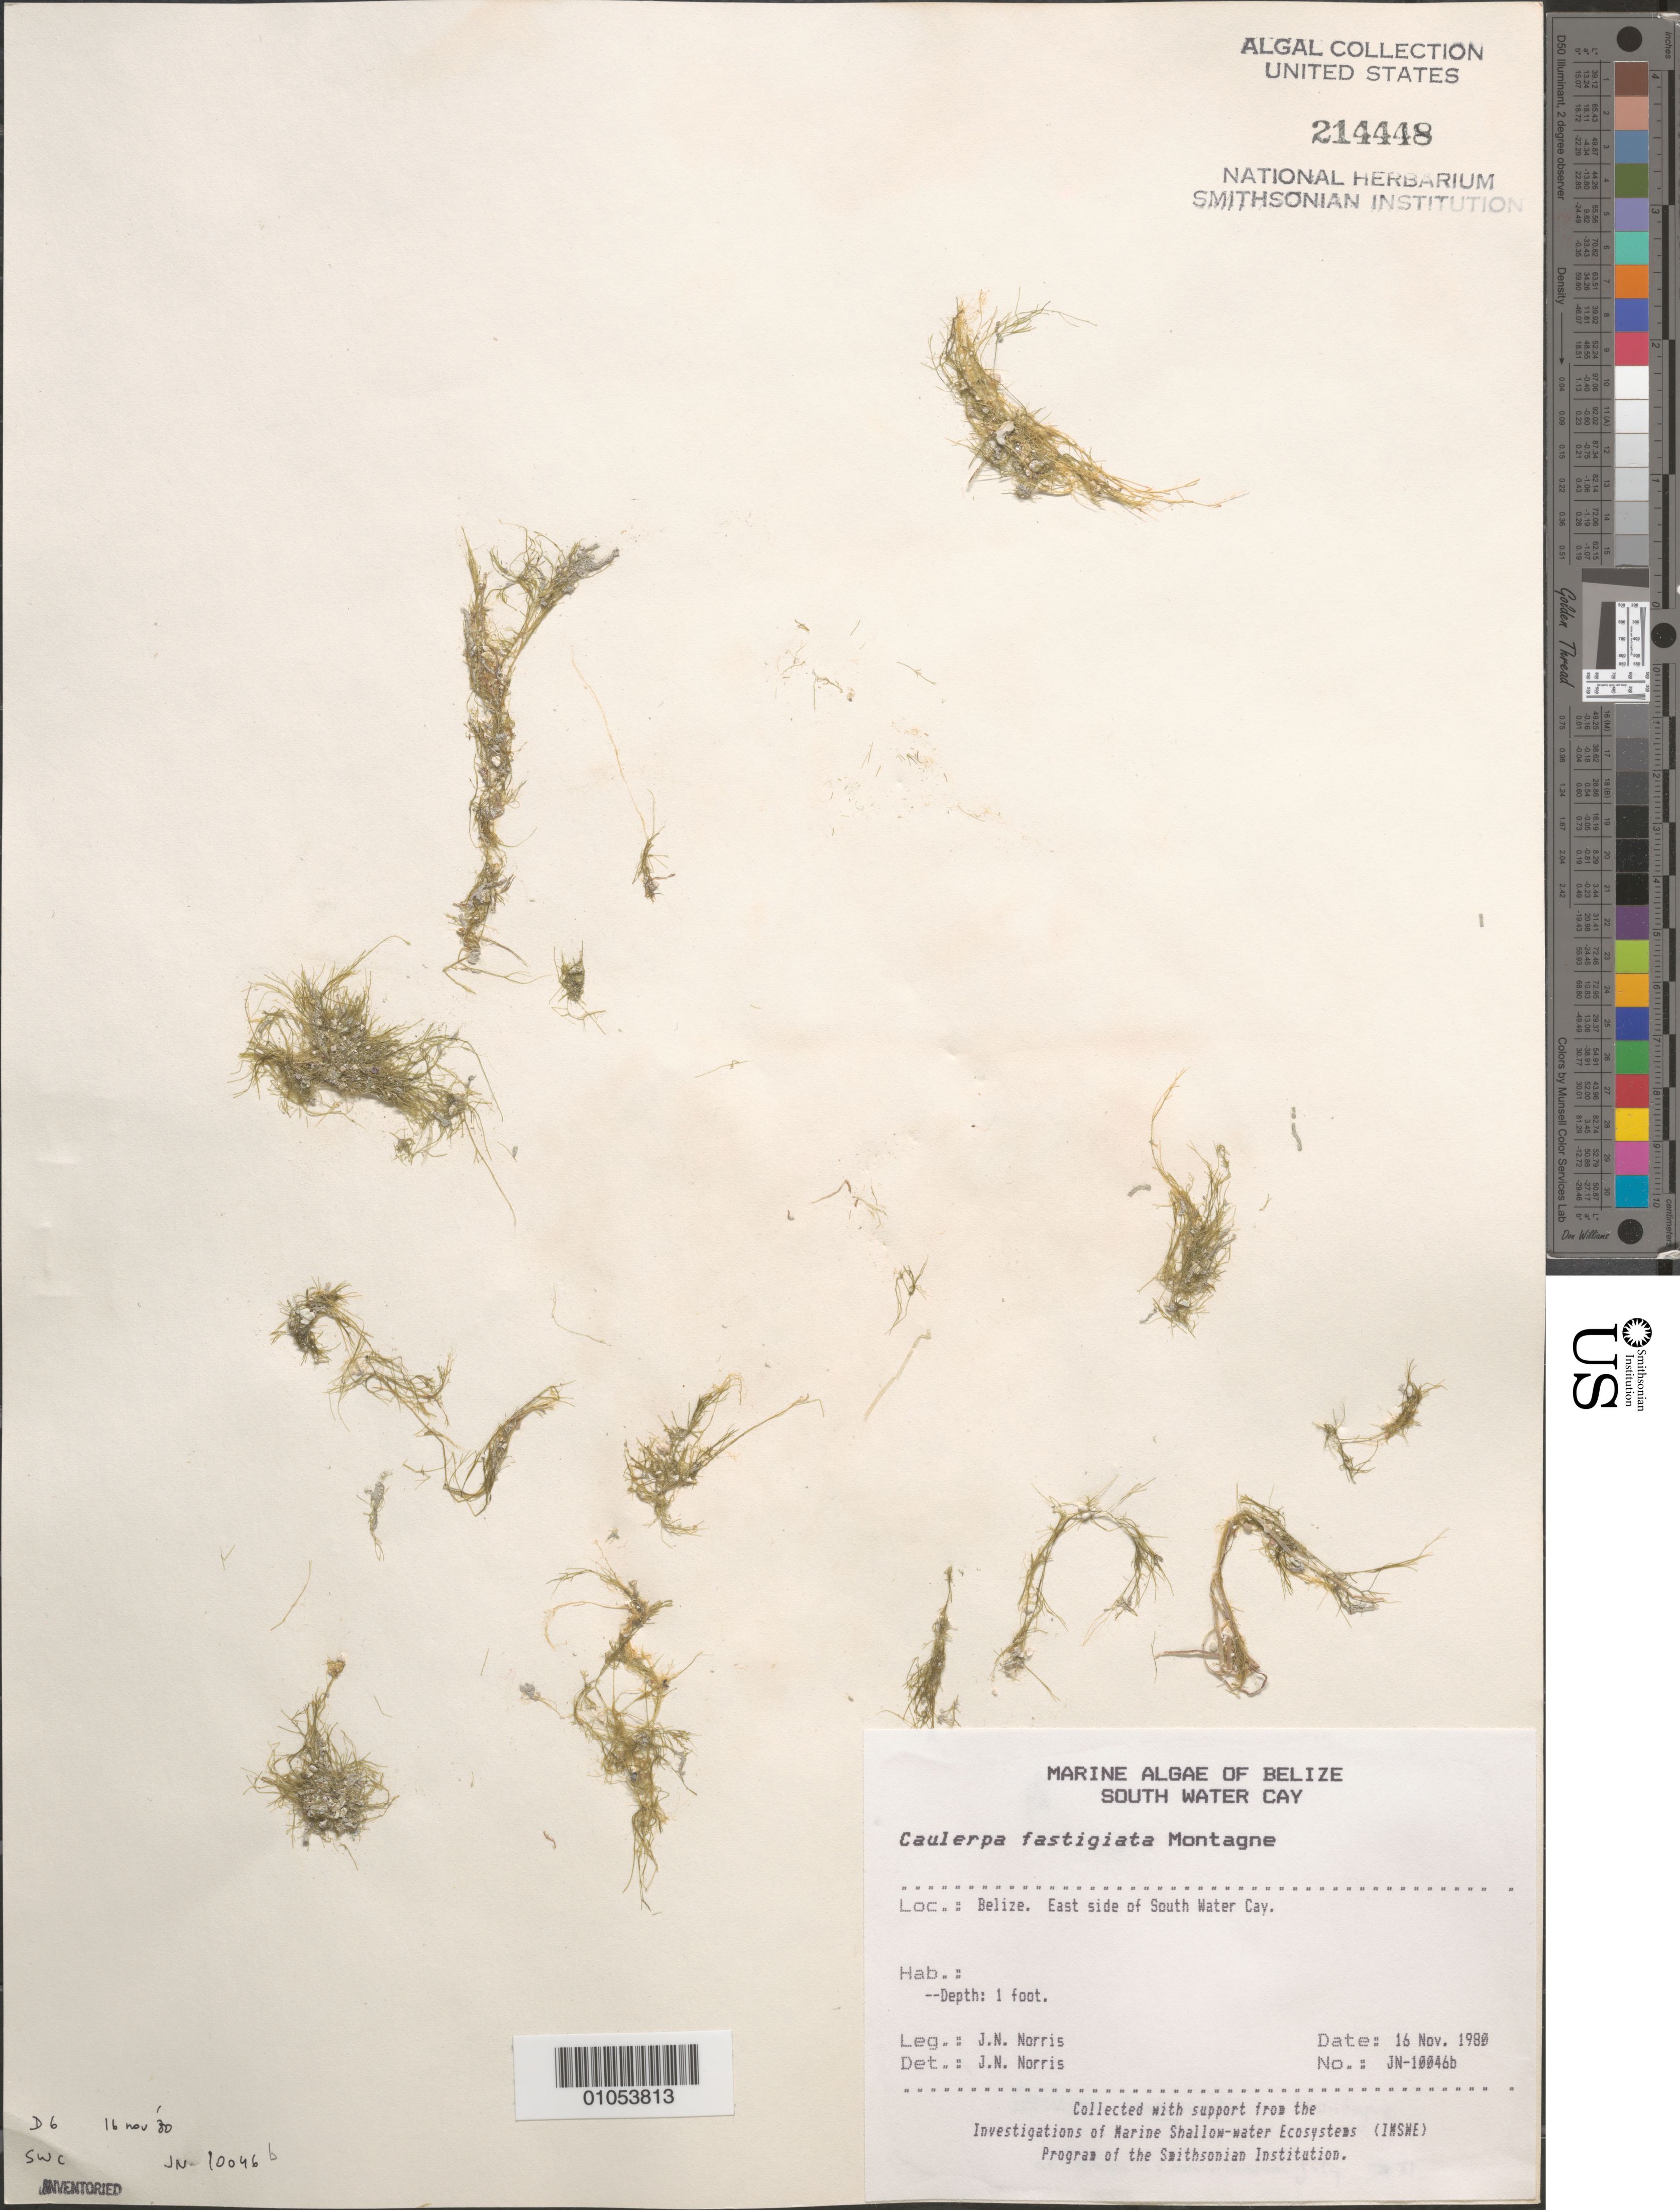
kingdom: Plantae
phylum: Chlorophyta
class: Ulvophyceae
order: Bryopsidales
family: Caulerpaceae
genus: Caulerpa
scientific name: Caulerpa fastigiata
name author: Mont.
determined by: Norris, James N.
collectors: J. N. Norris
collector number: JN-10046b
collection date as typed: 16 Nov 1980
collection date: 1980-11-16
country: Belize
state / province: Stann Creek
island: South Water Cay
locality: East side of South Water Cay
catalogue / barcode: US 214448